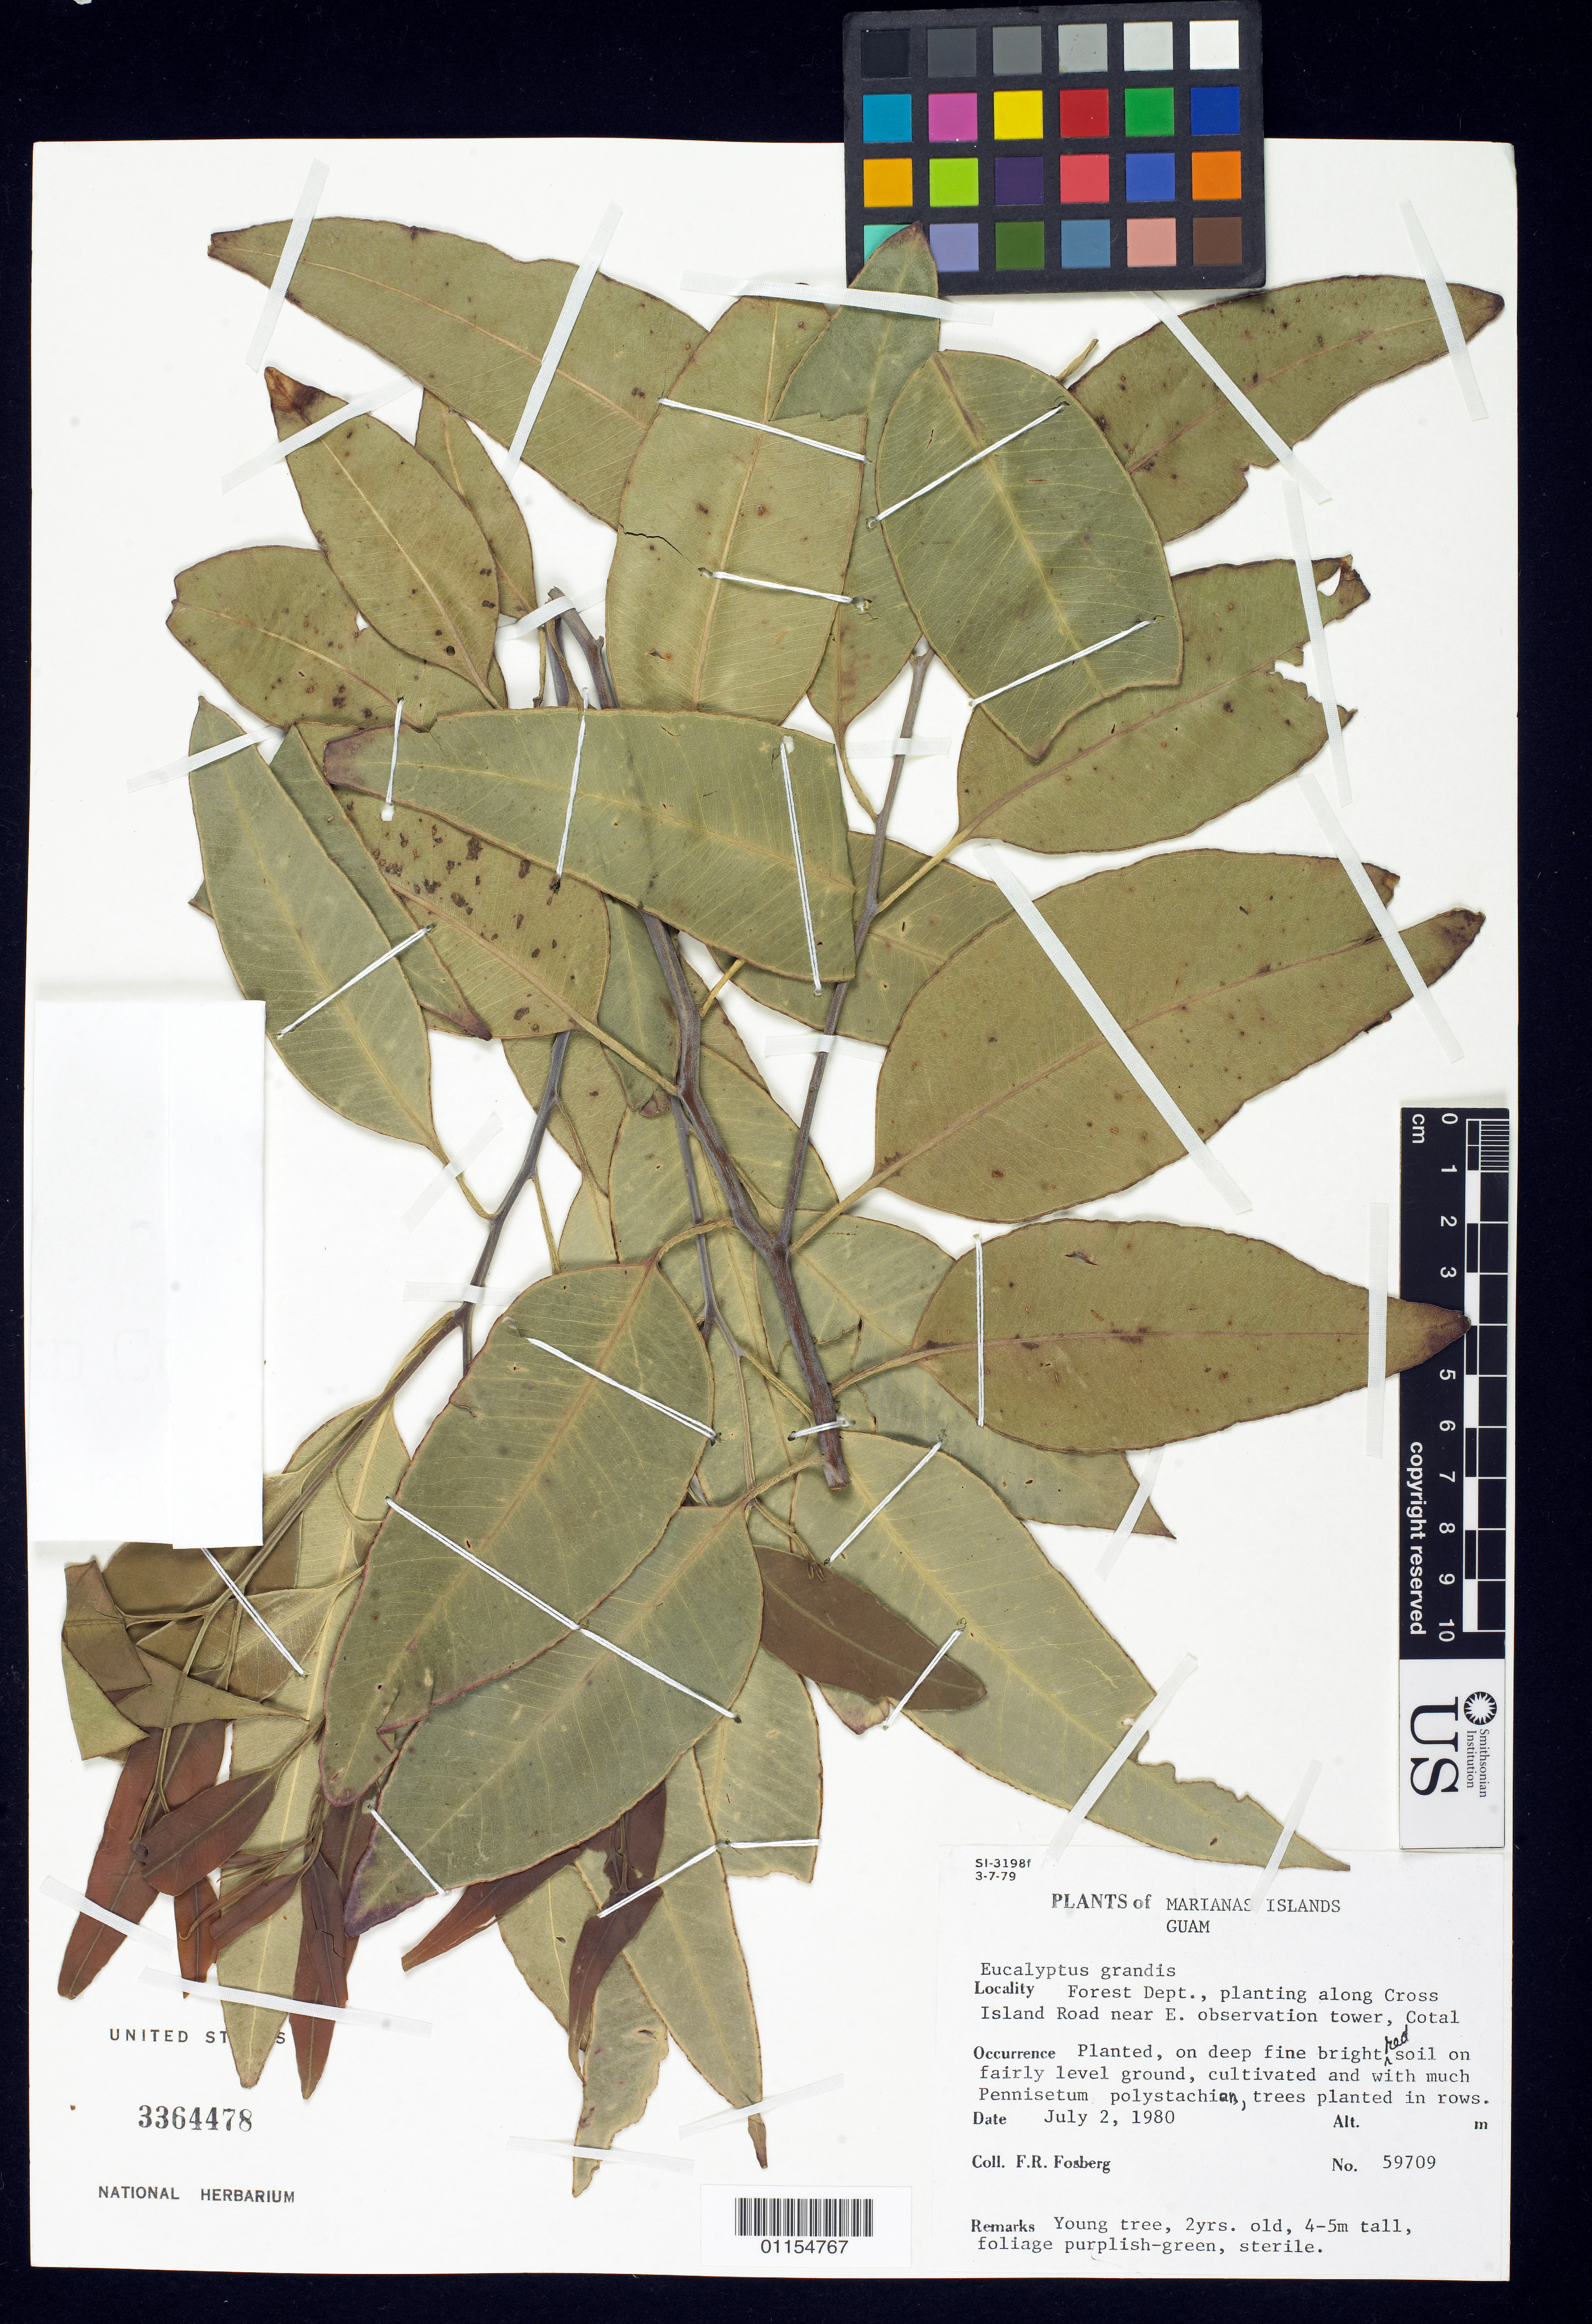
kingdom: Plantae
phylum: Tracheophyta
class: Magnoliopsida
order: Myrtales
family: Myrtaceae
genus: Eucalyptus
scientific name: Eucalyptus grandis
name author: W. Hill ex Maiden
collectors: F. R. Fosberg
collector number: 59709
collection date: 1980-07-02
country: Guam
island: Guam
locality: Forest Dept., planting along Cross Is. Rd. near E. observation tower, Cotal.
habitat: Fairly level ground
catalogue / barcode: US 3364478